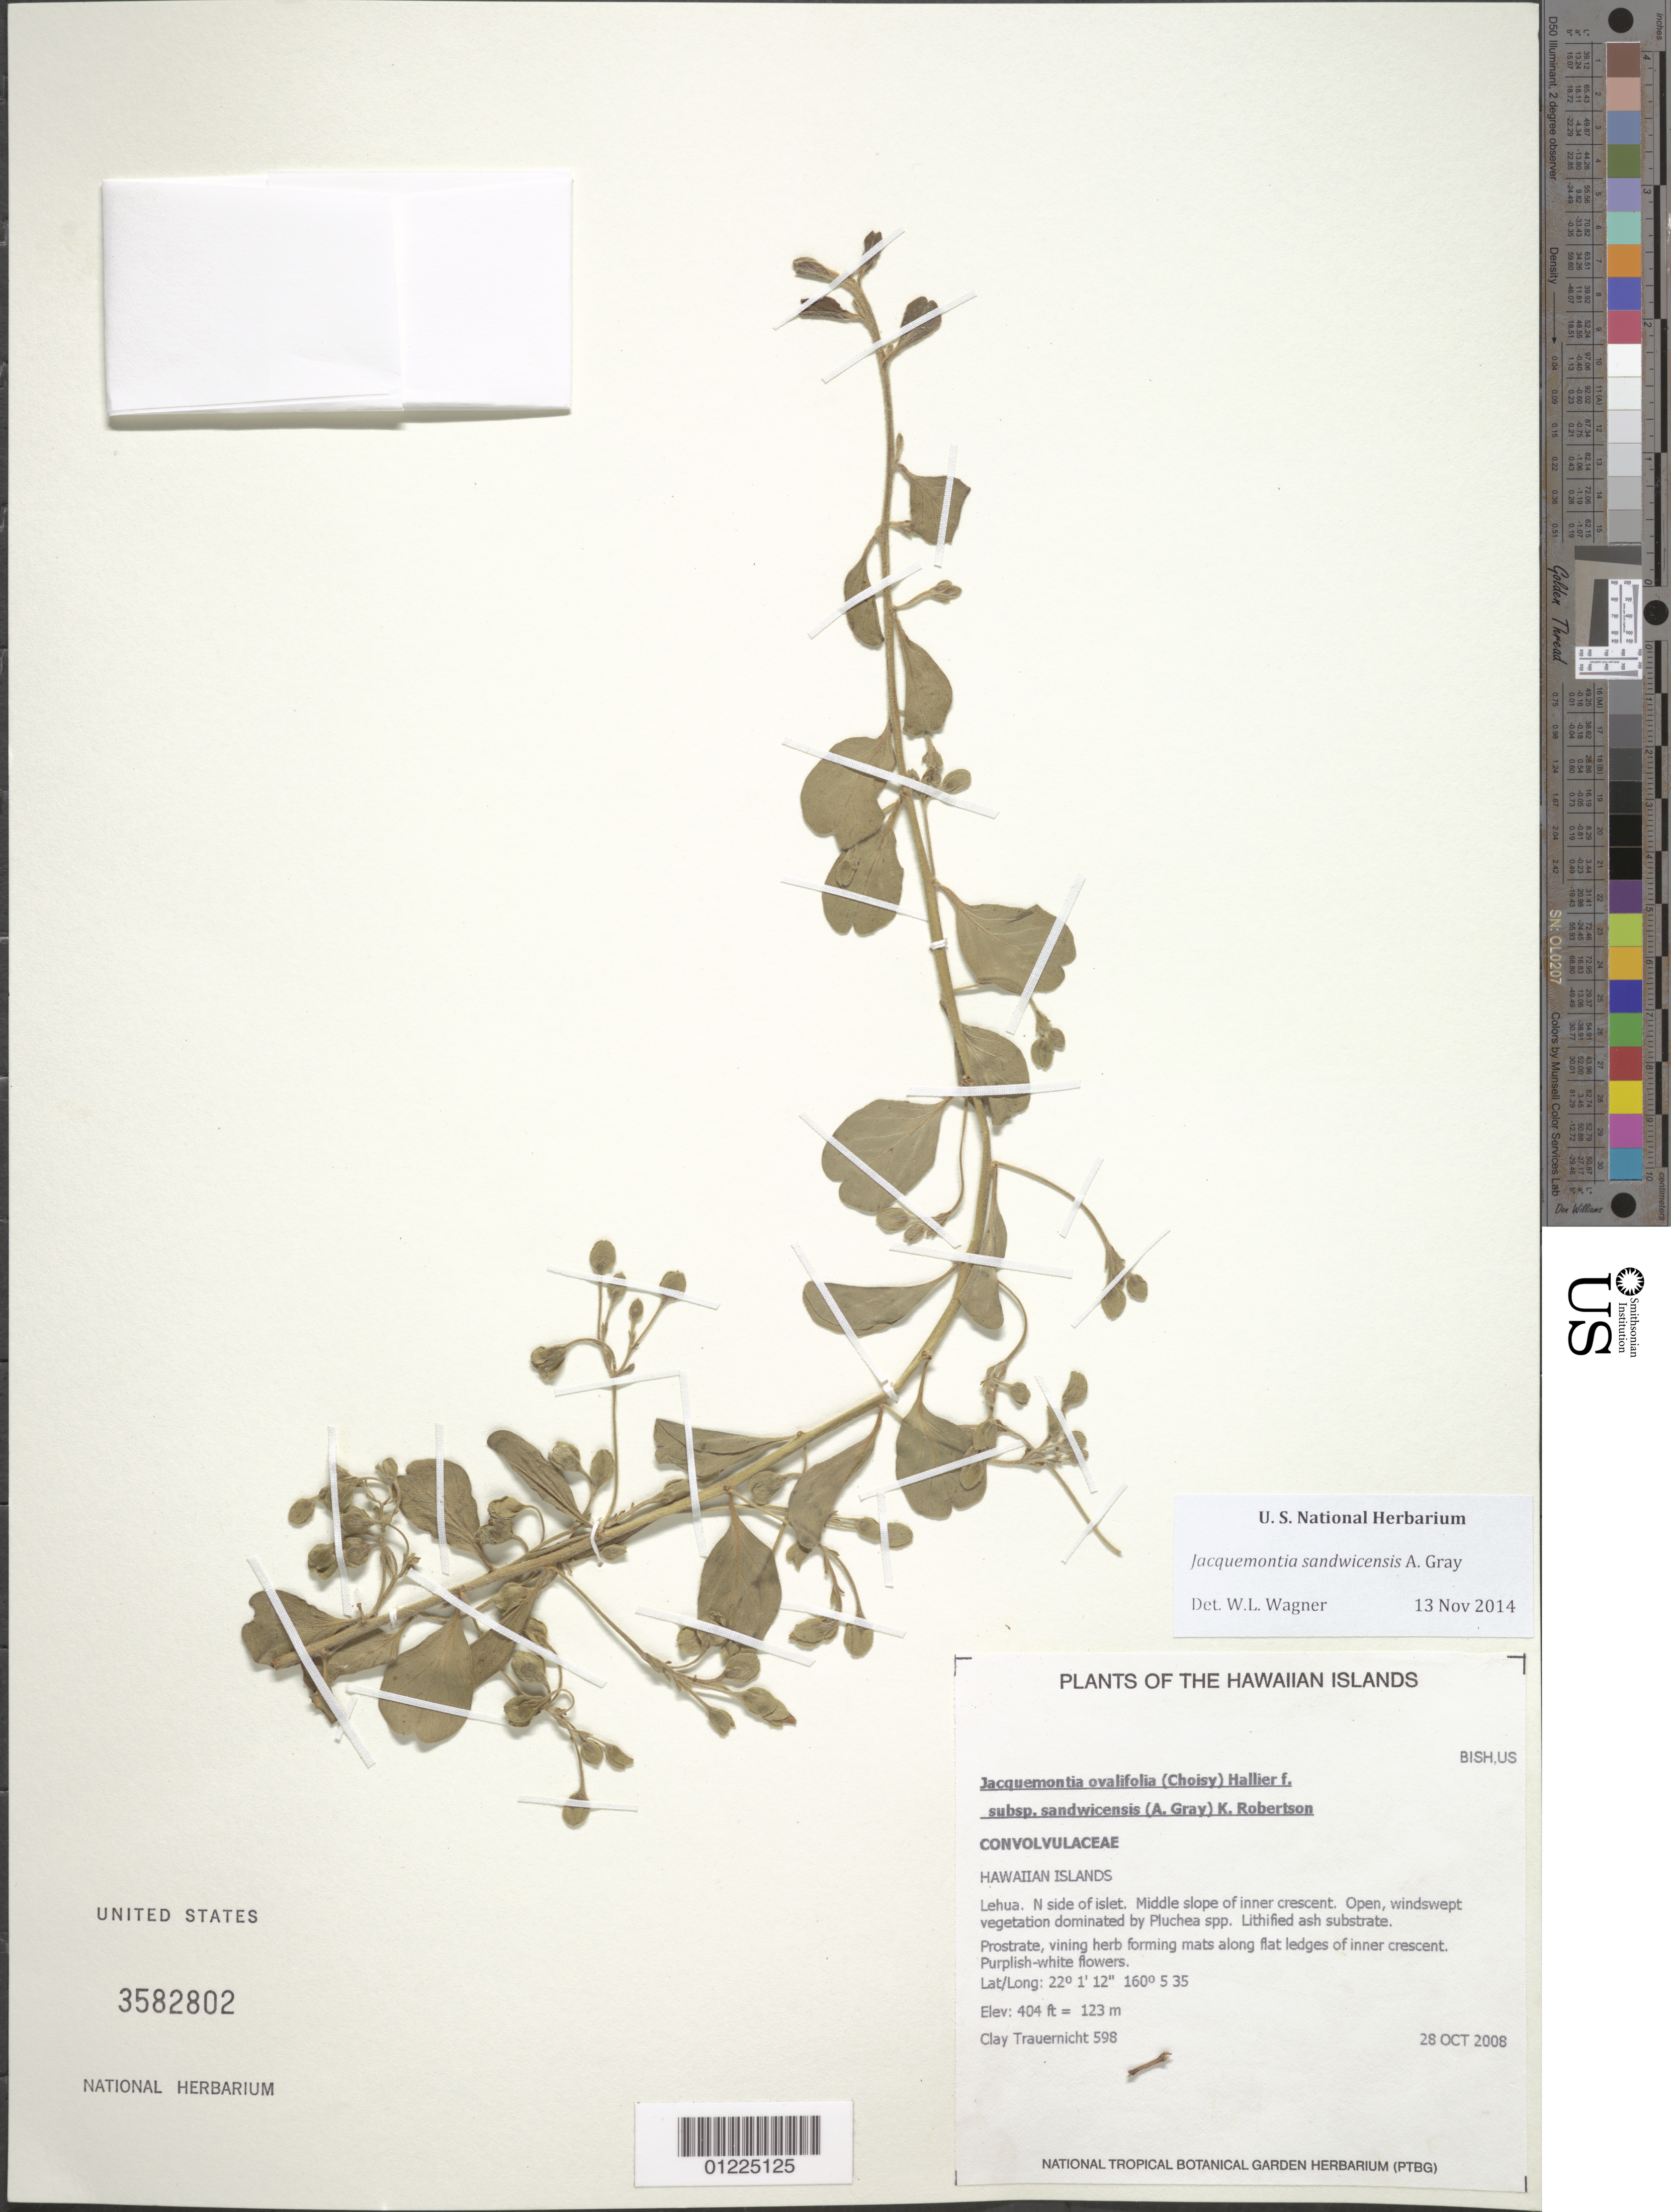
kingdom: Plantae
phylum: Tracheophyta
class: Magnoliopsida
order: Solanales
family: Convolvulaceae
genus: Jacquemontia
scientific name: Jacquemontia ovalifolia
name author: (Vahl) Hallier f.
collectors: C. Trauernicht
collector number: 598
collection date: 2008-10-28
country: United States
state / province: Hawaii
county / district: Kauai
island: Lehua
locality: N side of islet, middle slope of inner crescent.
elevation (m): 101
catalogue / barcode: US 3582802